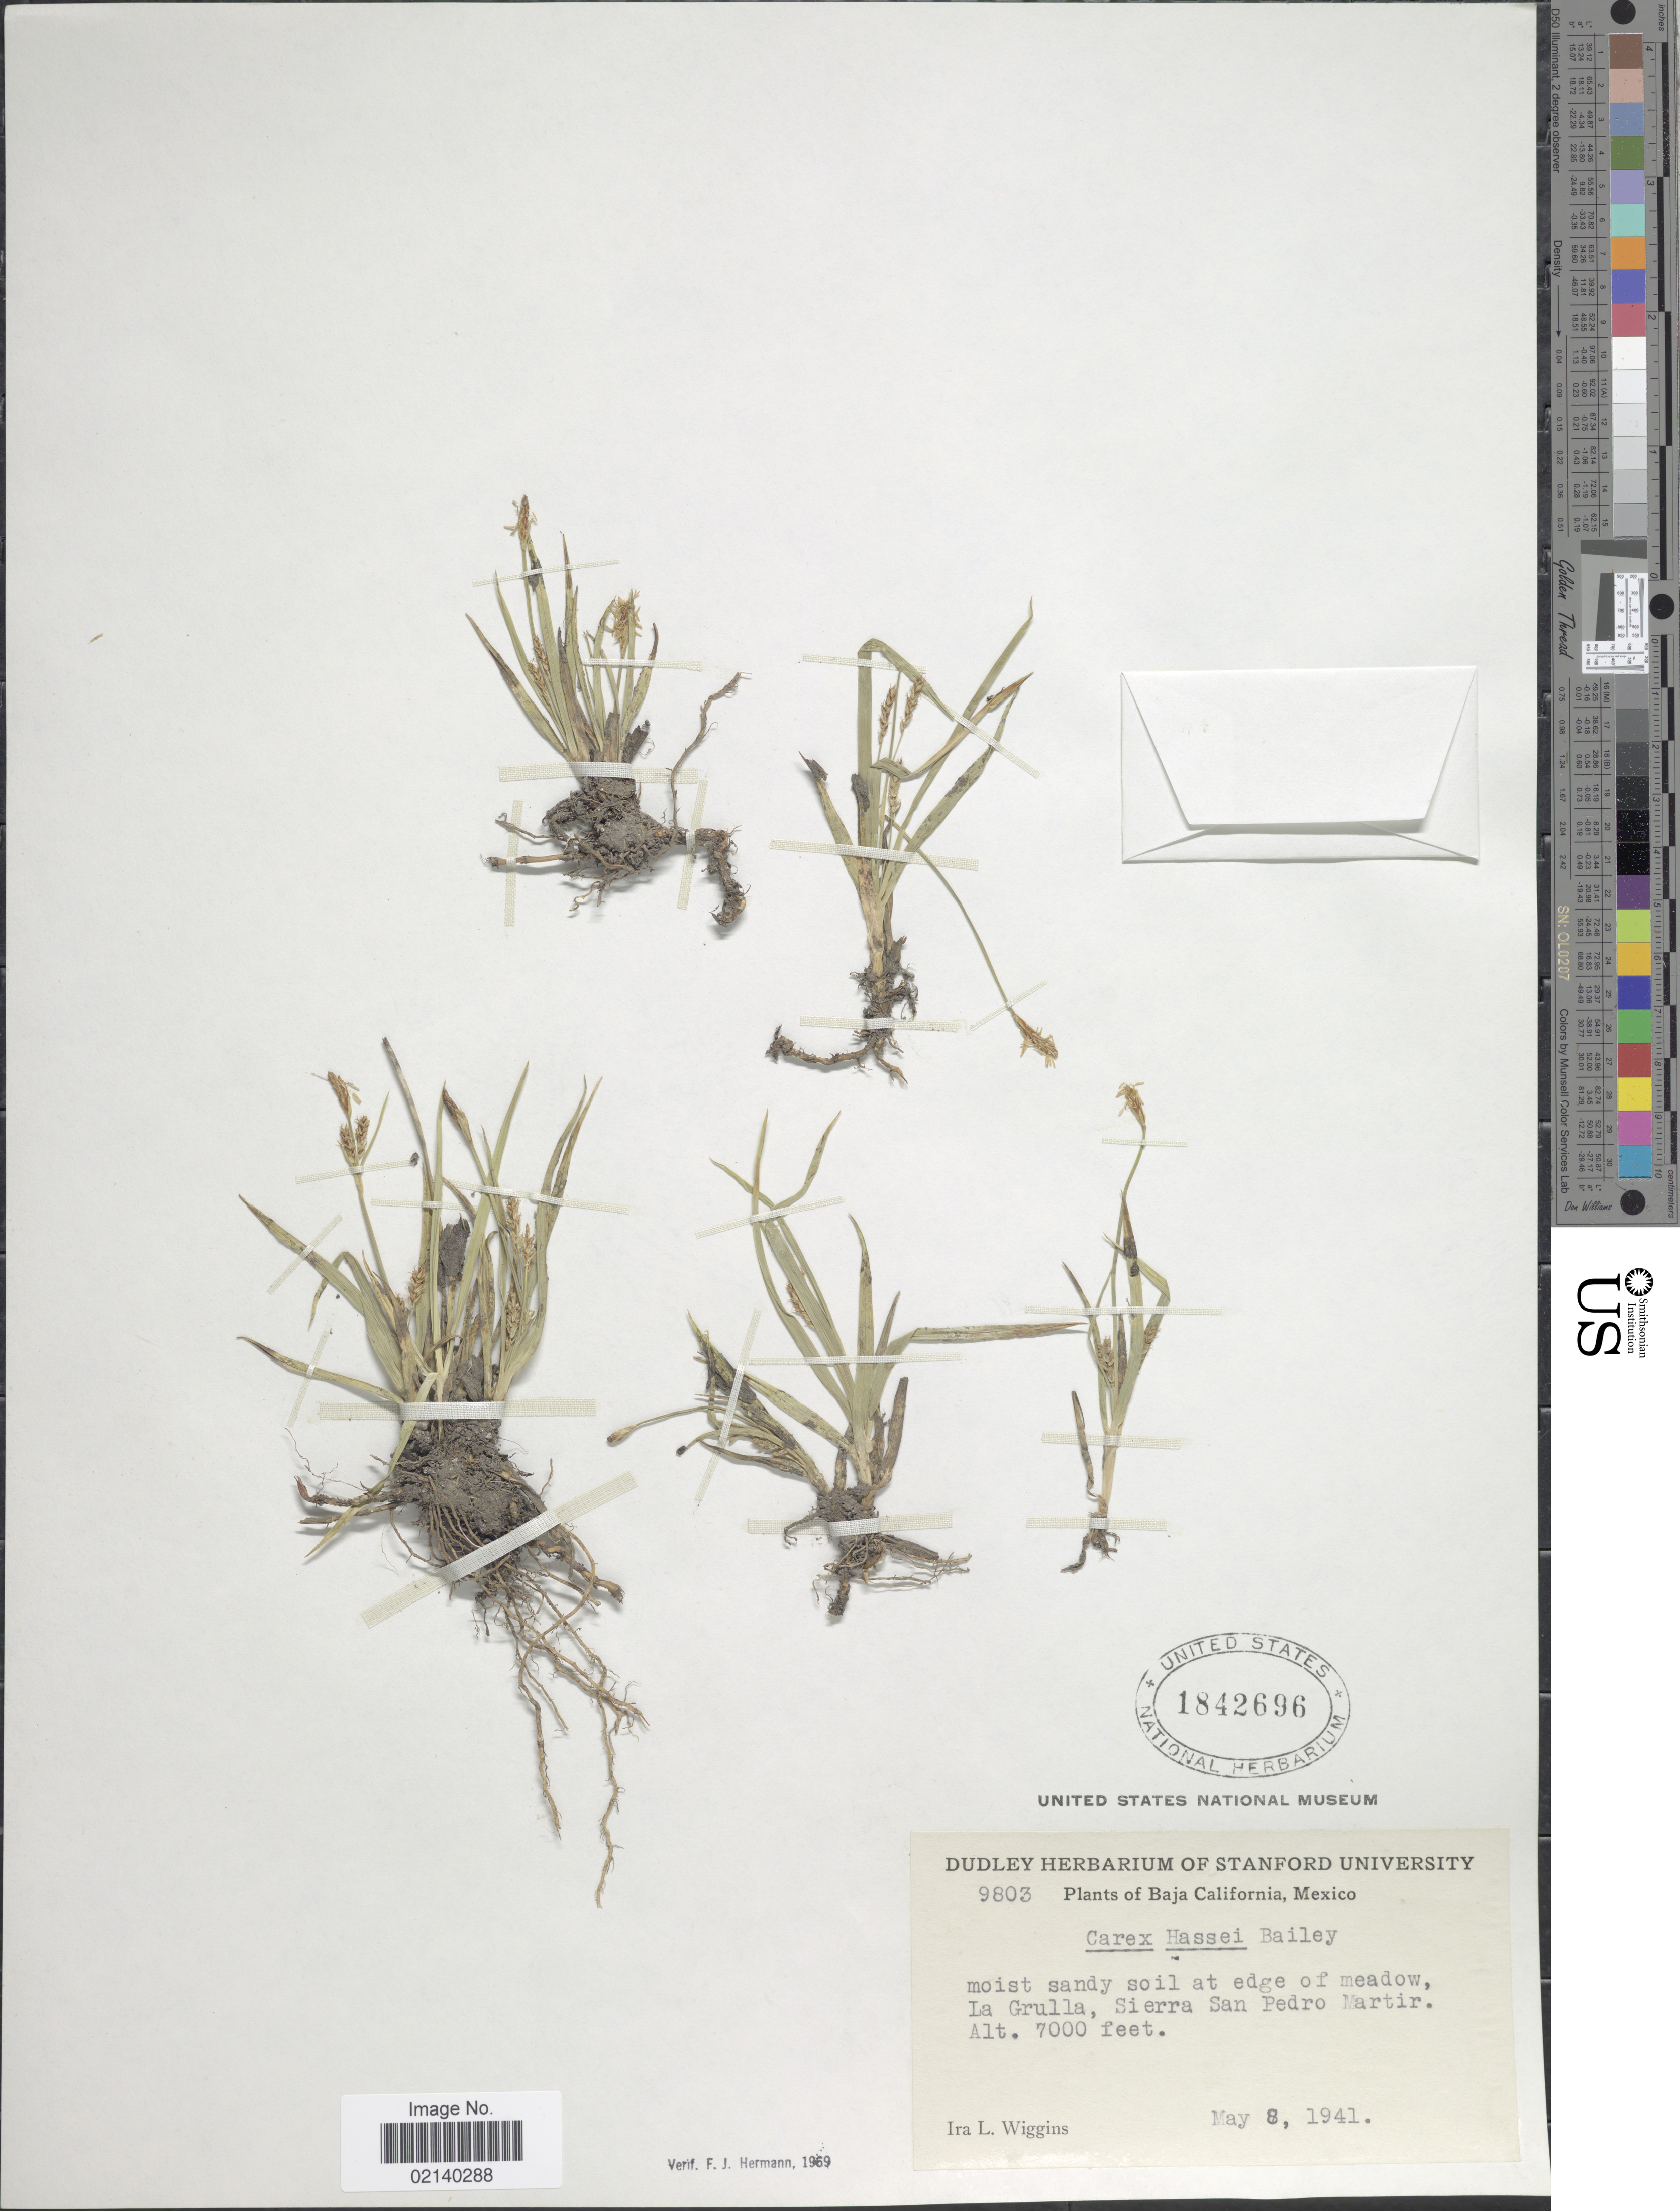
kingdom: Plantae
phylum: Tracheophyta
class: Liliopsida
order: Poales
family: Cyperaceae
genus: Carex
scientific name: Carex hassei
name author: L.H. Bailey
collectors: I. L. Wiggins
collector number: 9803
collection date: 1941-05-08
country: Mexico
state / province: Baja California Norte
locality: La Grulla, Sierra San Pedro Martir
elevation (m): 2134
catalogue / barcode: US 1842696